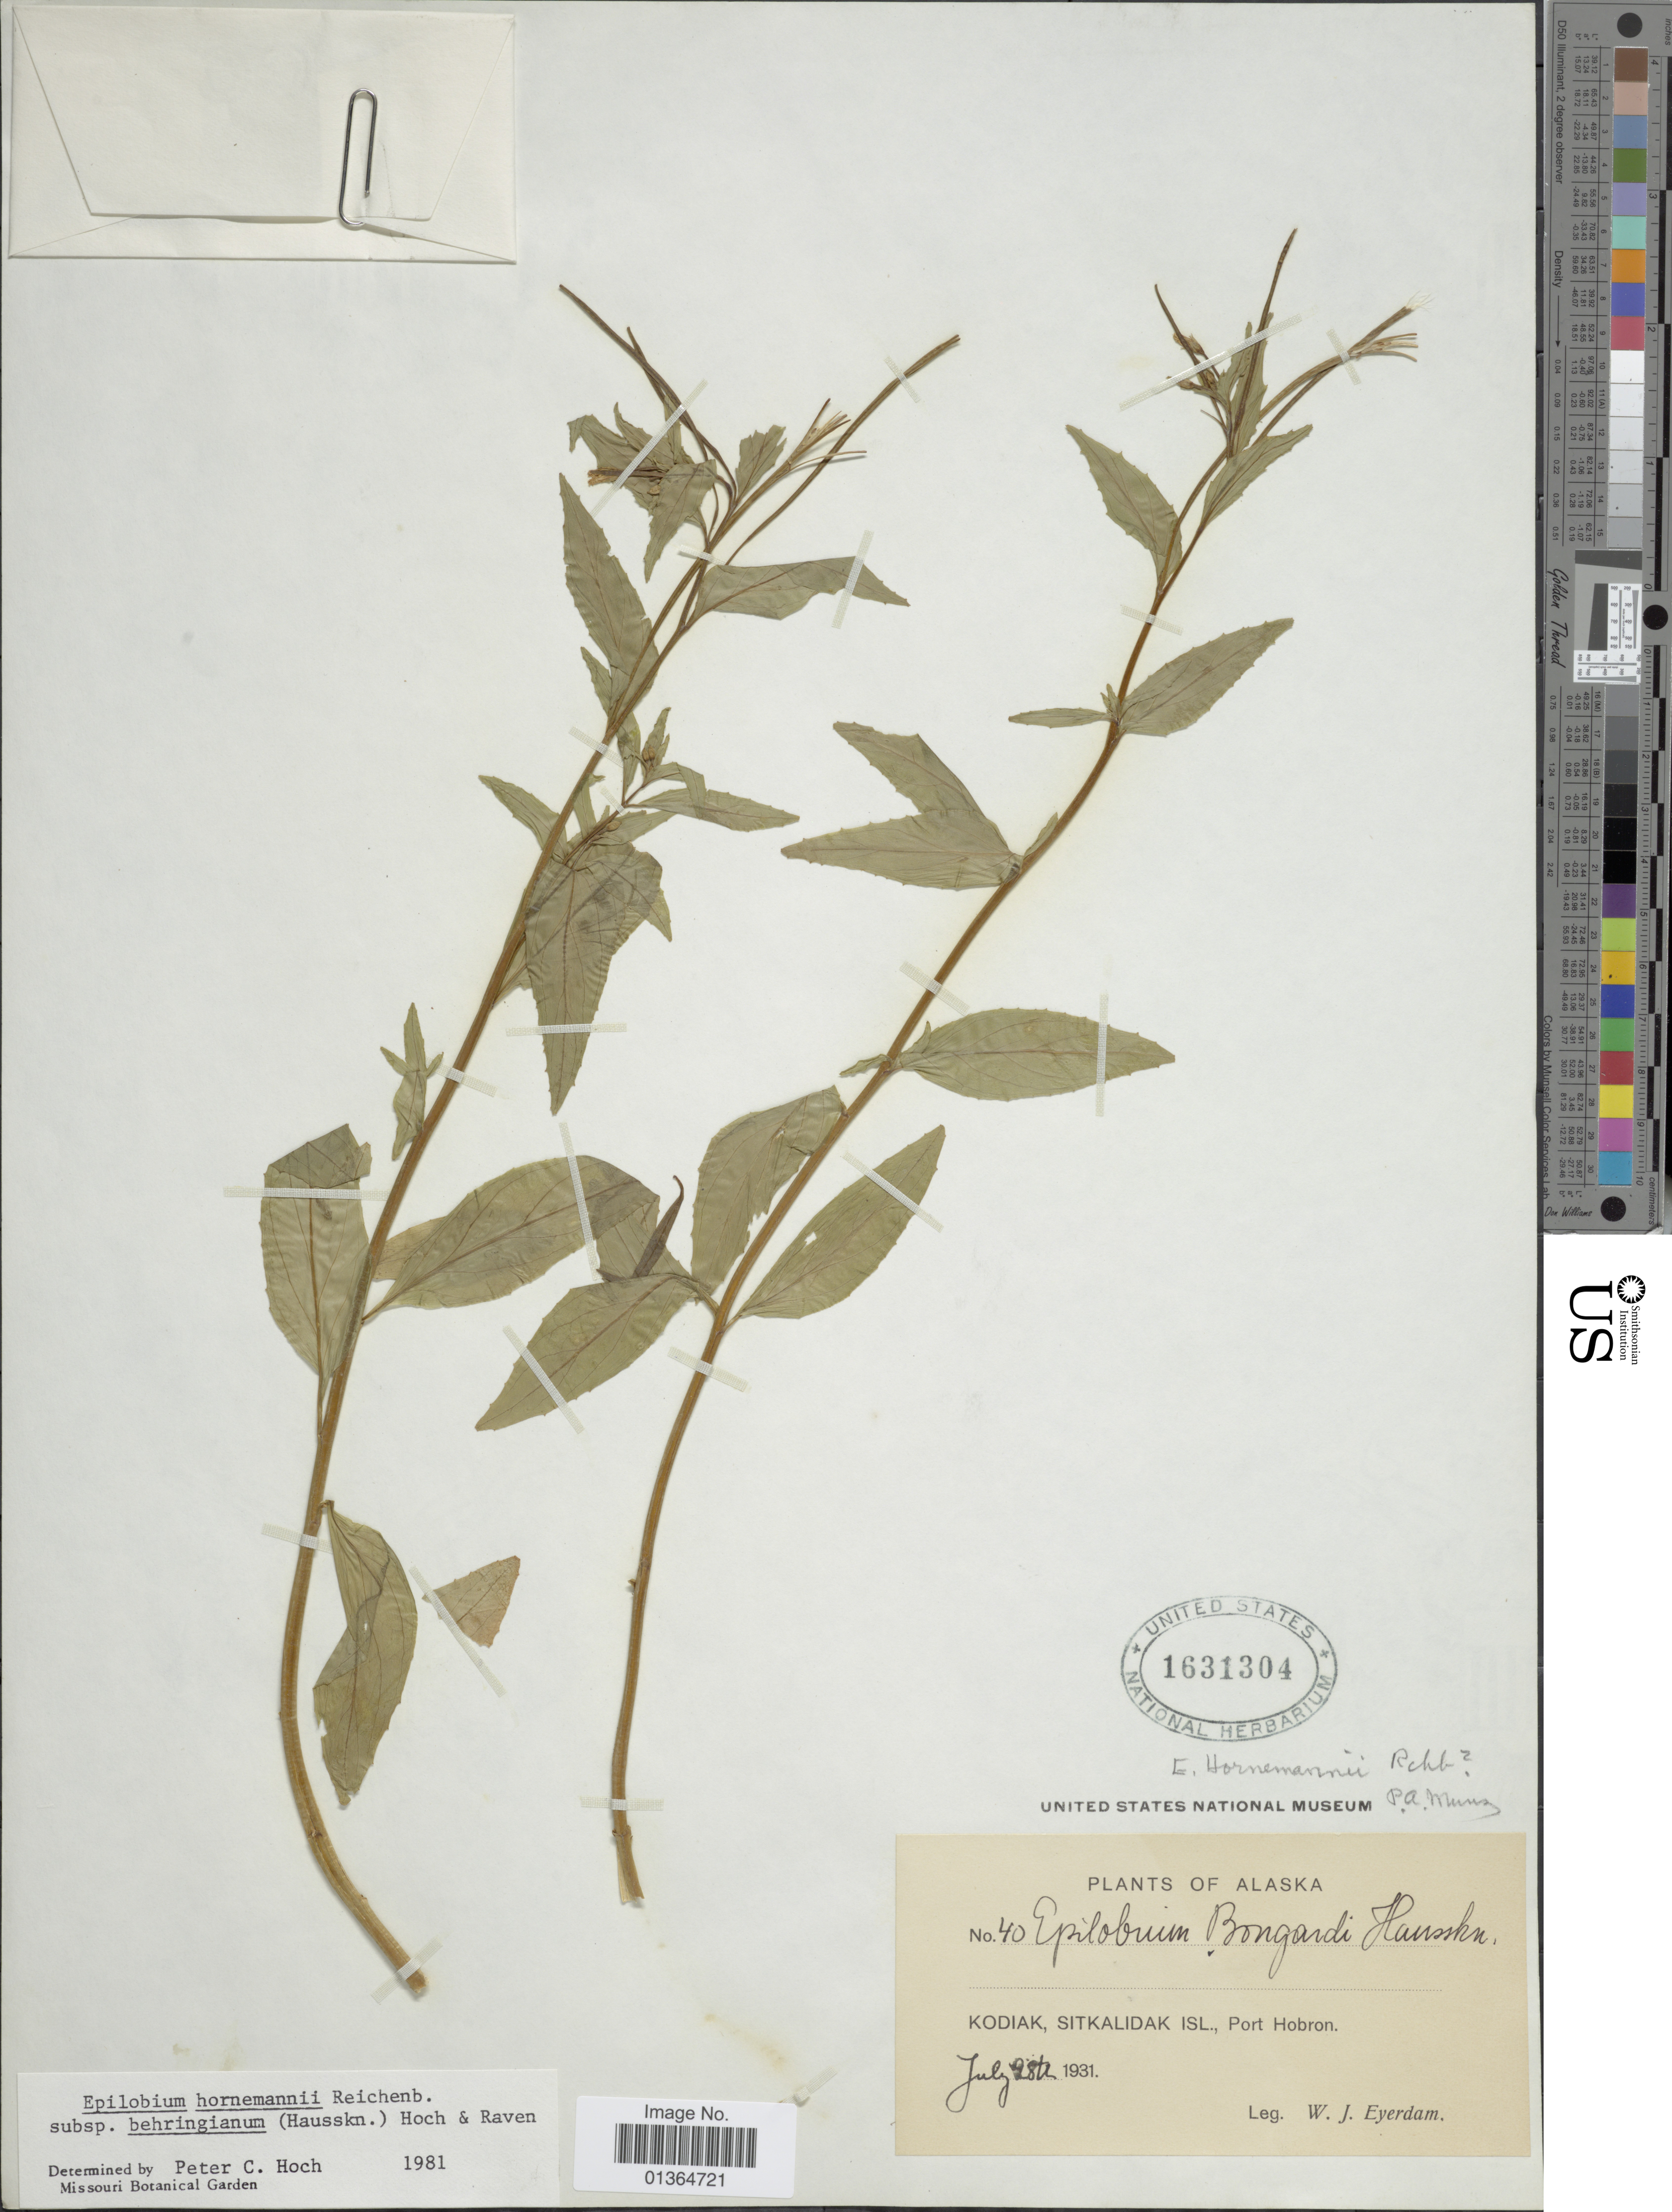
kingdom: Plantae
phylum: Tracheophyta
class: Magnoliopsida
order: Myrtales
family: Onagraceae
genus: Epilobium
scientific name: Epilobium hornemannii subsp. behringianum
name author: (Hausskn.) Hoch & P.H. Raven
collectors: W. J. Eyerdam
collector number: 40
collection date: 1931-07-02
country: United States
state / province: Alaska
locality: Kodiak, Sitkalidan Isl., Port Hobron.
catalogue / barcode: US 1631304